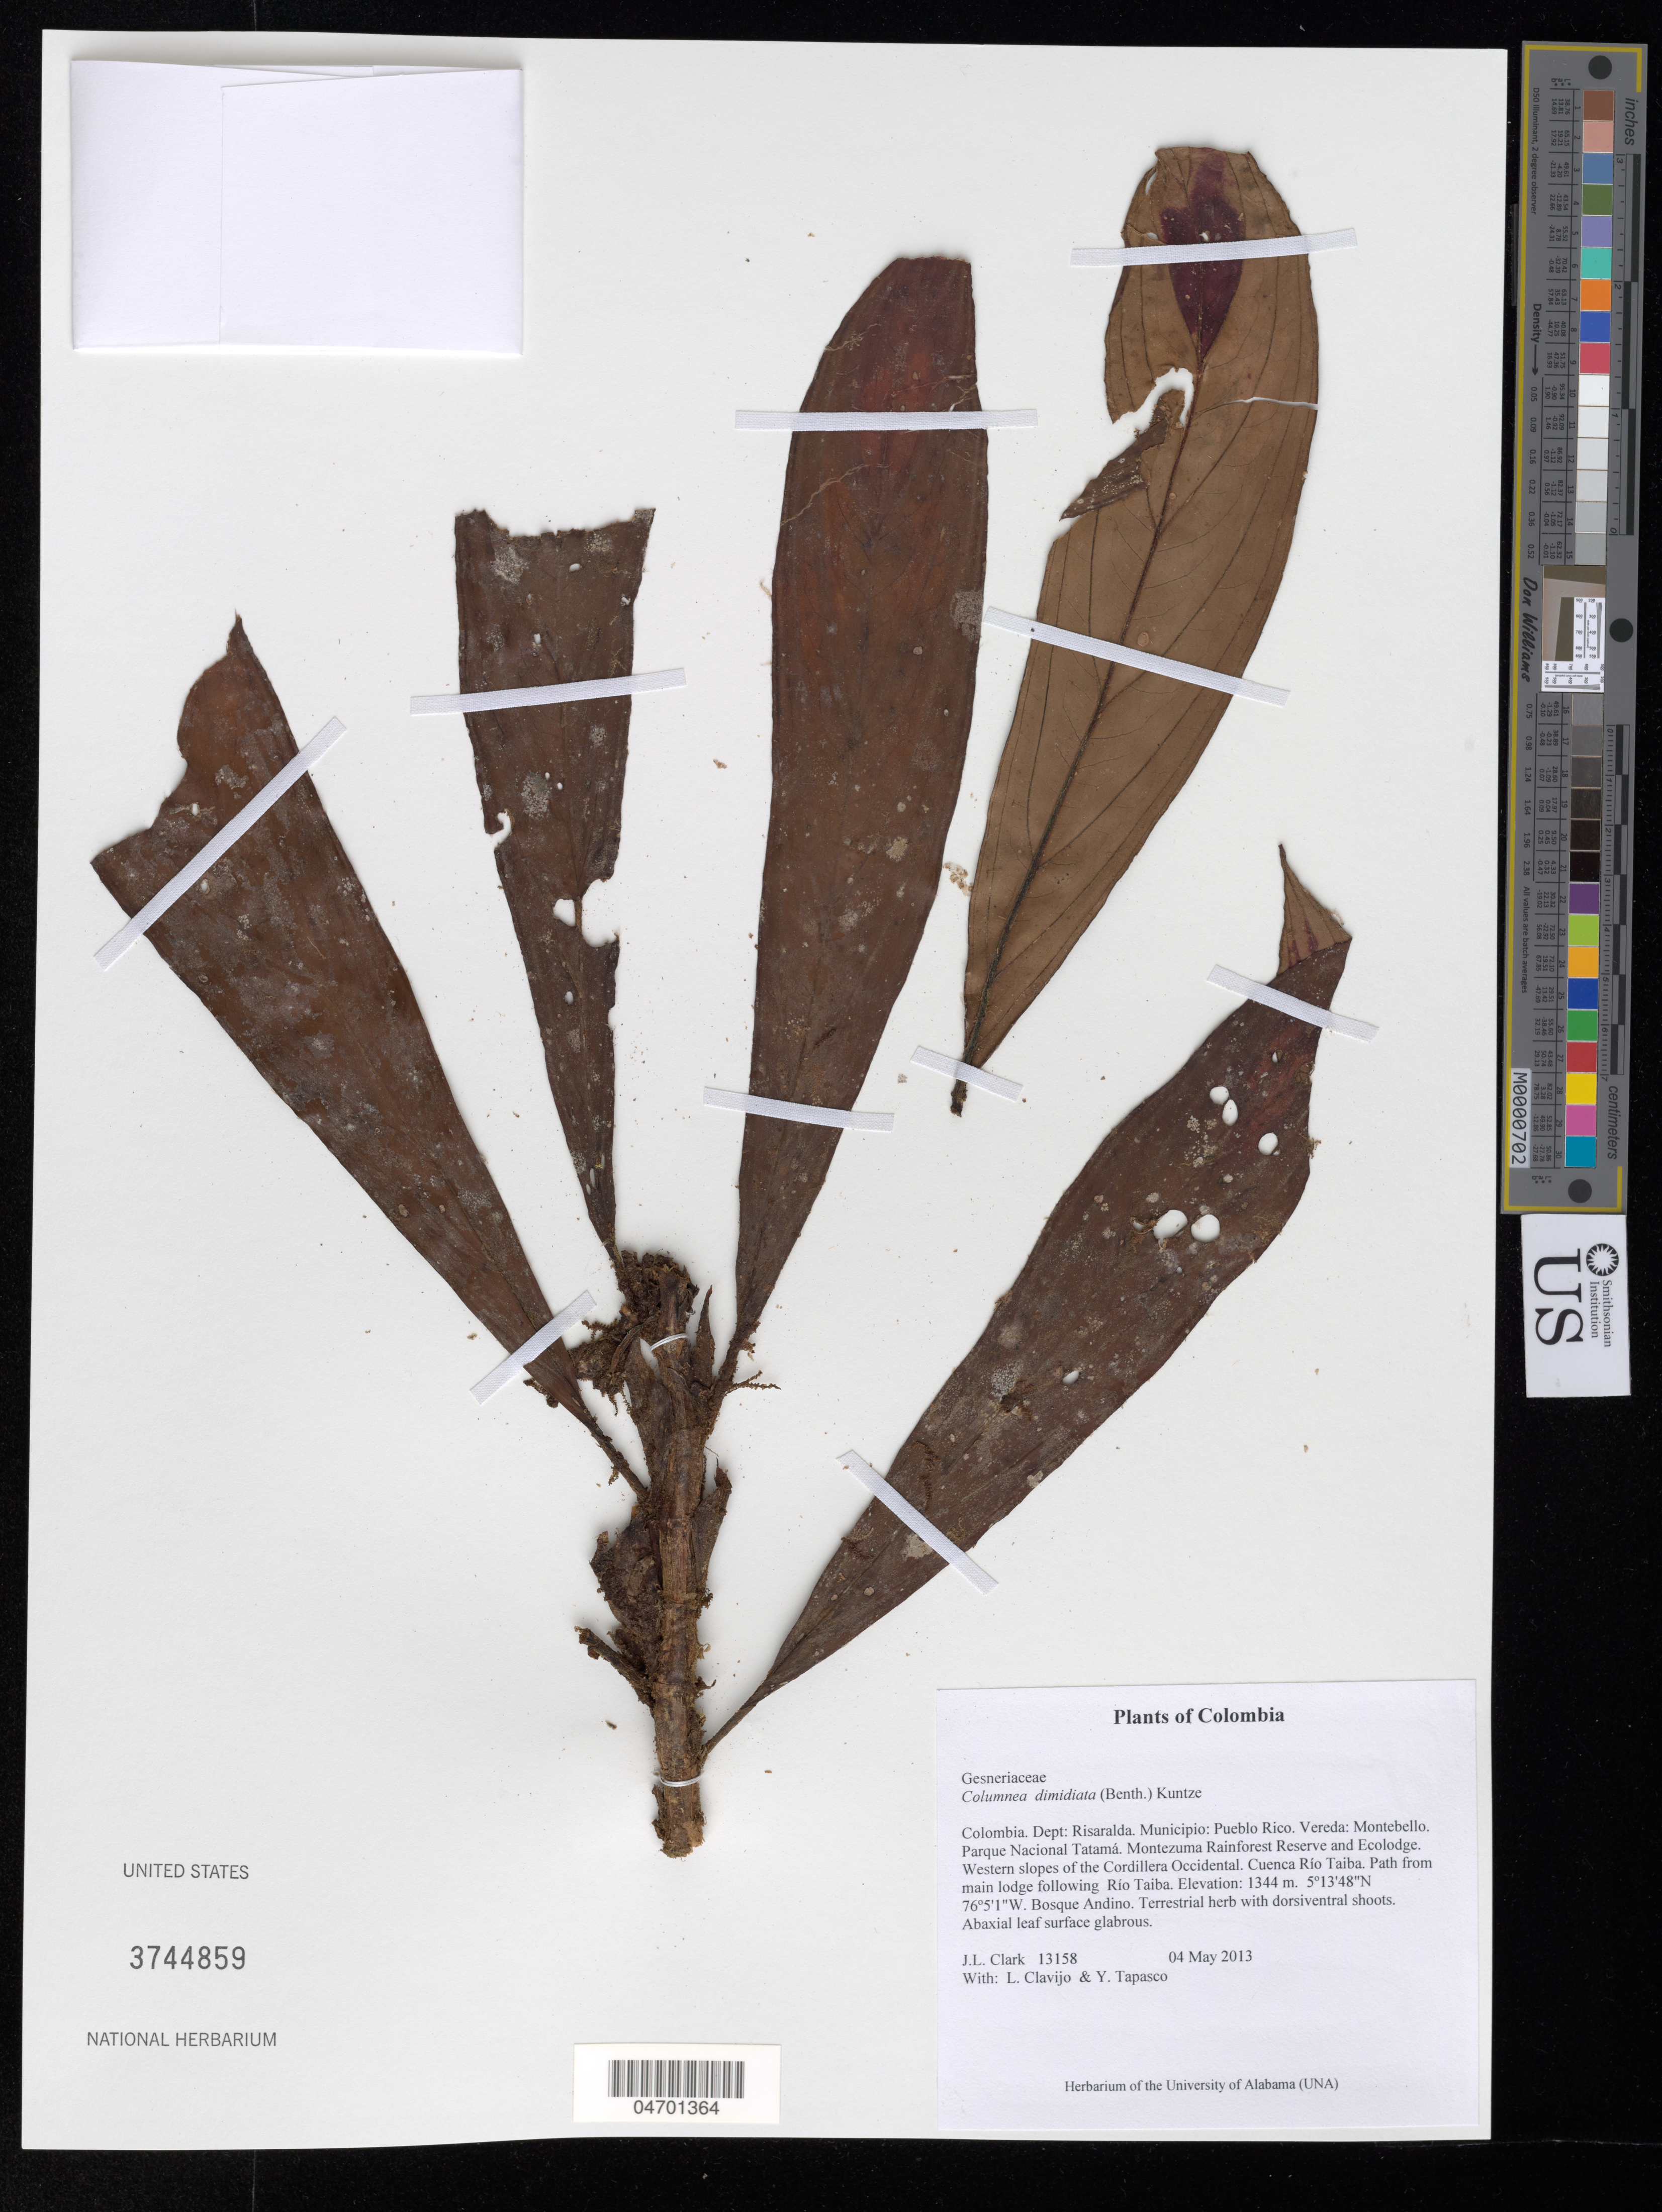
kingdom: Plantae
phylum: Tracheophyta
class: Magnoliopsida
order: Lamiales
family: Gesneriaceae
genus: Columnea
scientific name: Columnea dimidiata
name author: (Benth.) Kuntze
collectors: J. L. Clark, L. Clavijo & K. Holsten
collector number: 13158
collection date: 2013-05-04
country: Colombia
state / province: Risaralda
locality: Dept: Risaralda. Municipio: Pueblo Rico. Vereda: Montebello. Parque Nacional Tatamá. Montezuma Rainforest Reserve and Ecolodge. Western slopes of the Cordillera Occidental. Cuenca Río Taiba. Path from main lodge following Río Taiba. Bosque Andino.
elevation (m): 1344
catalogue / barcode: US 3744859